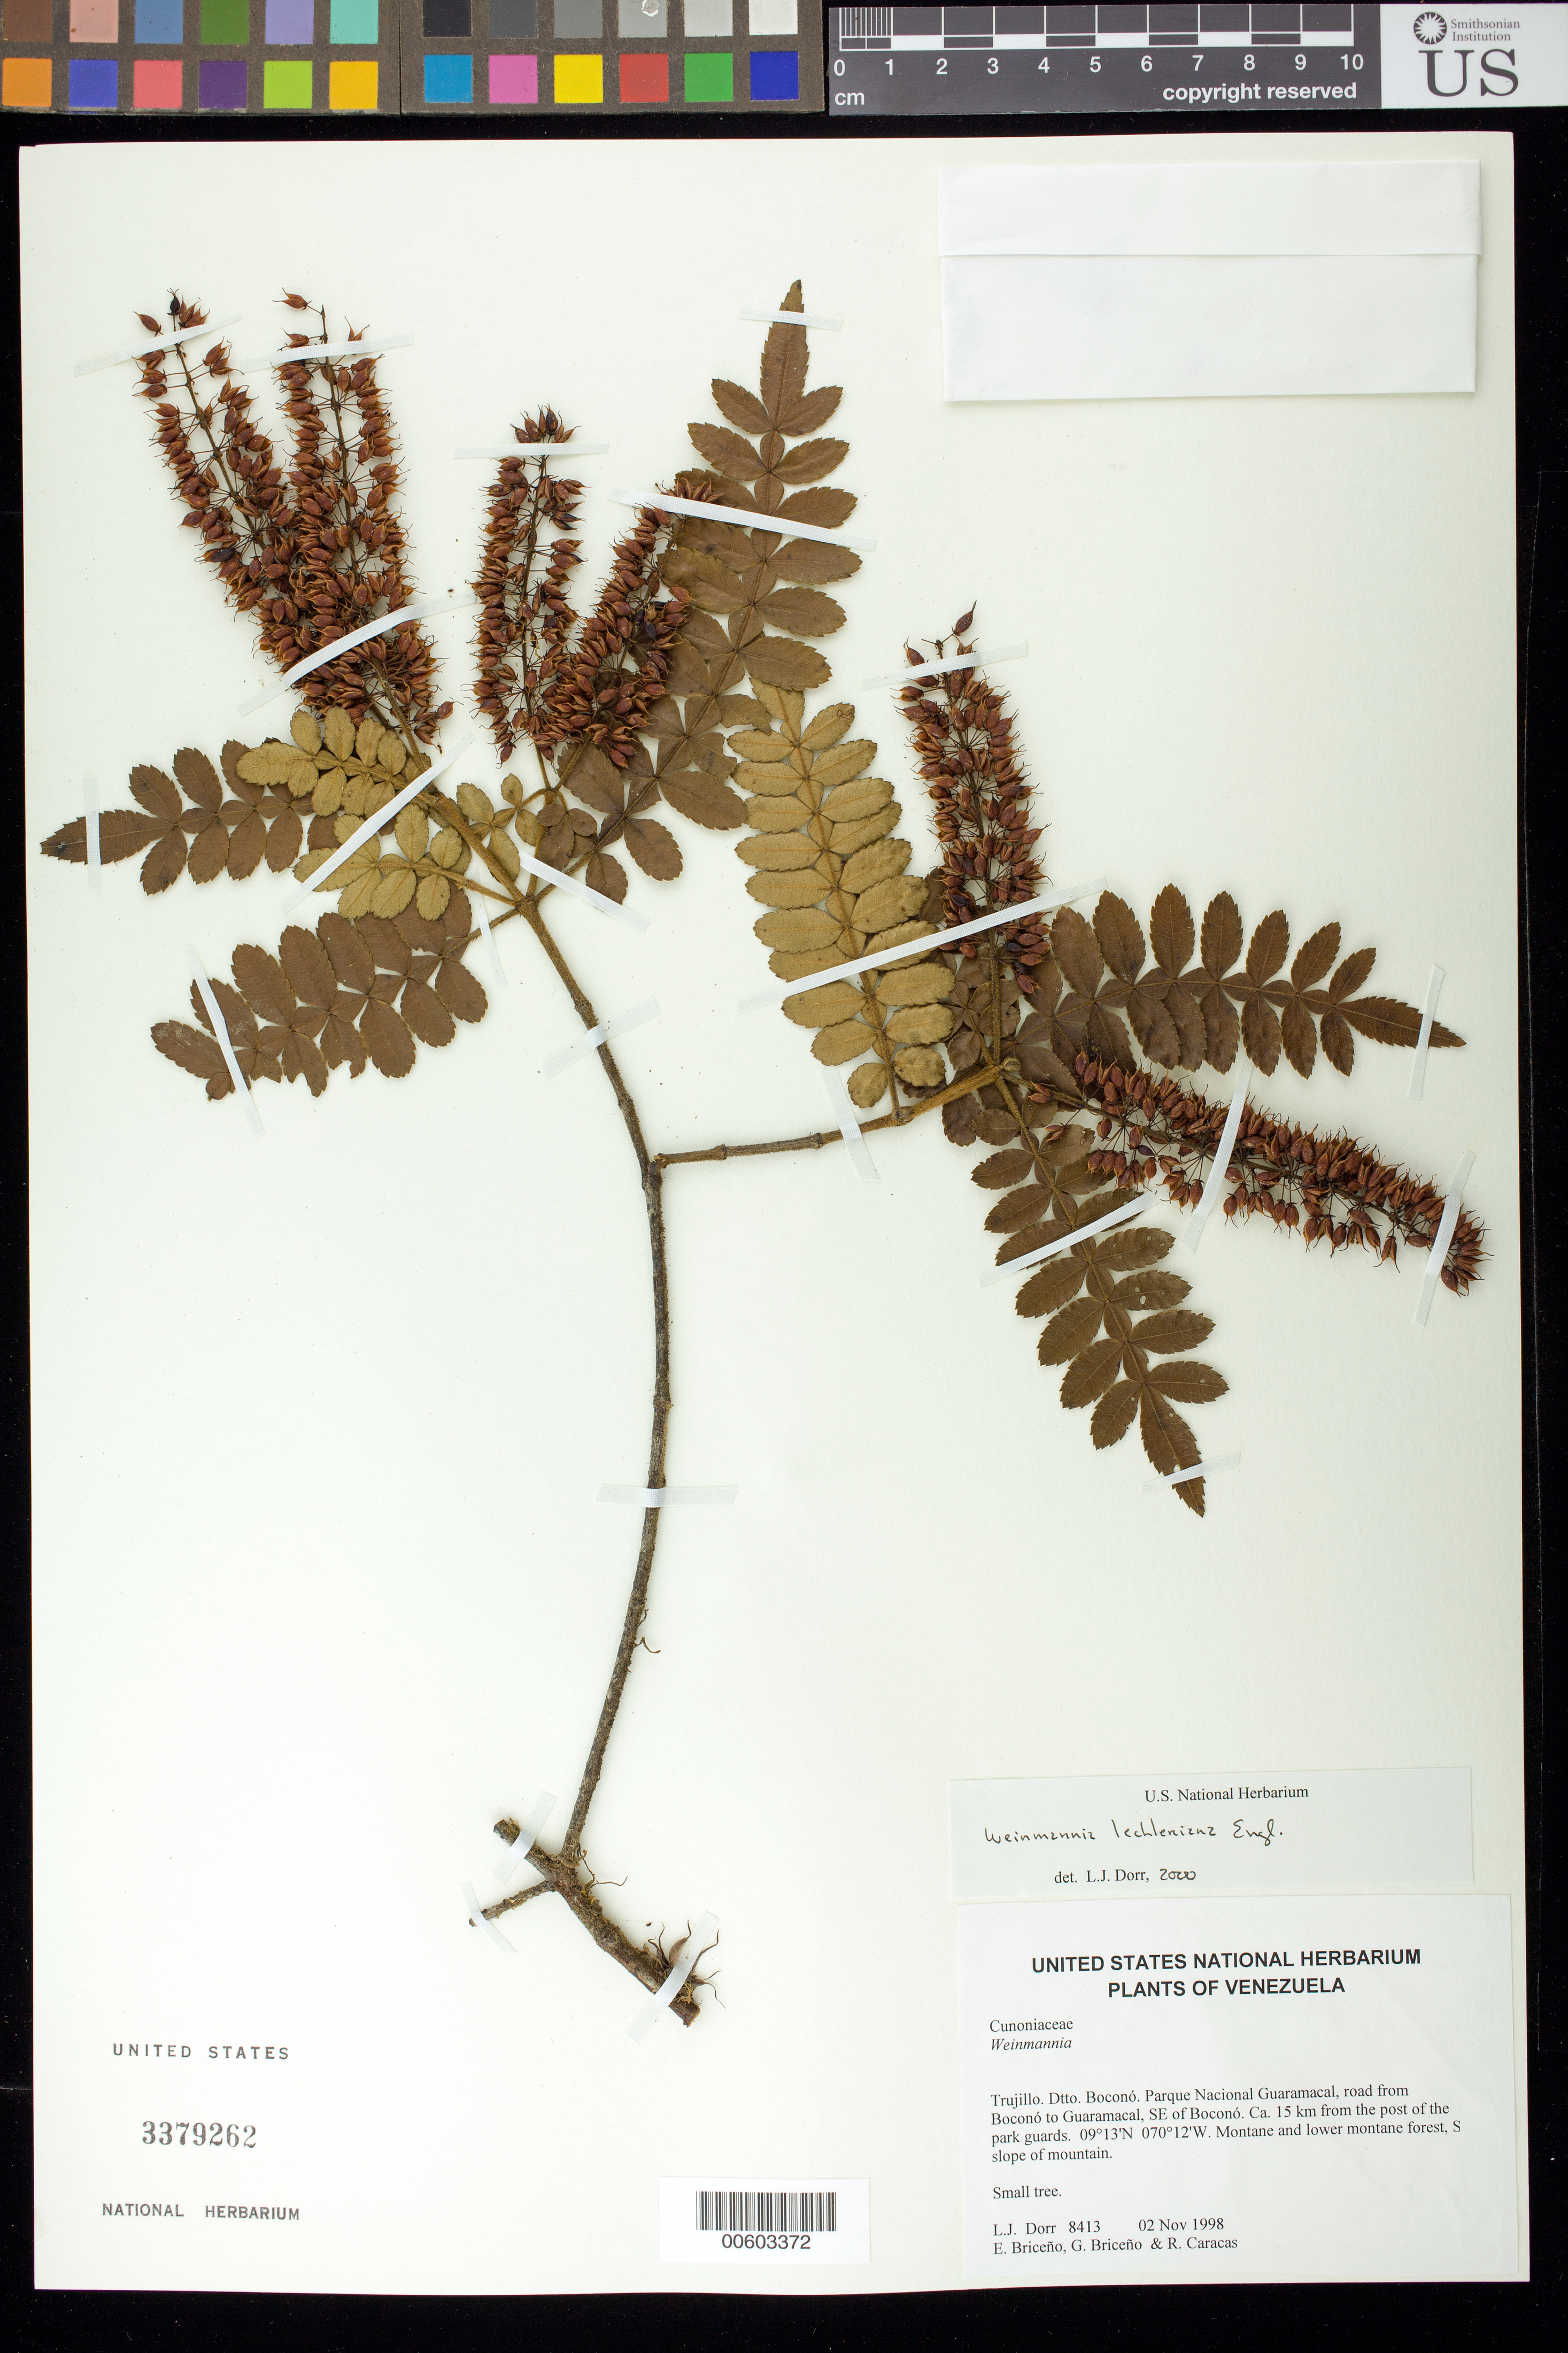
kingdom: Plantae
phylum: Tracheophyta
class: Magnoliopsida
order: Oxalidales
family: Cunoniaceae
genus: Weinmannia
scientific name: Weinmannia lechleriana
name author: Engl.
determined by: Dorr, L. J., (BOT), Smithsonian Institution - National Museum of Natural History (UNITED STATES)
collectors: L. J. Dorr, E. Briceño, G. Briceño & R. Caracas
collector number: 8413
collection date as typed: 02 Nov 1998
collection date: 1998-11-02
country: Venezuela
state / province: Trujillo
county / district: Boconó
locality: Parque Nacional Guaramacal, road from Boconó to Guaramacal, SE of Boconó, ca. 15 km from the post of the park guards.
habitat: Montane and lower montane forest, S slope of mountain.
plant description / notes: CTES, PORT, US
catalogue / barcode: US 3379262